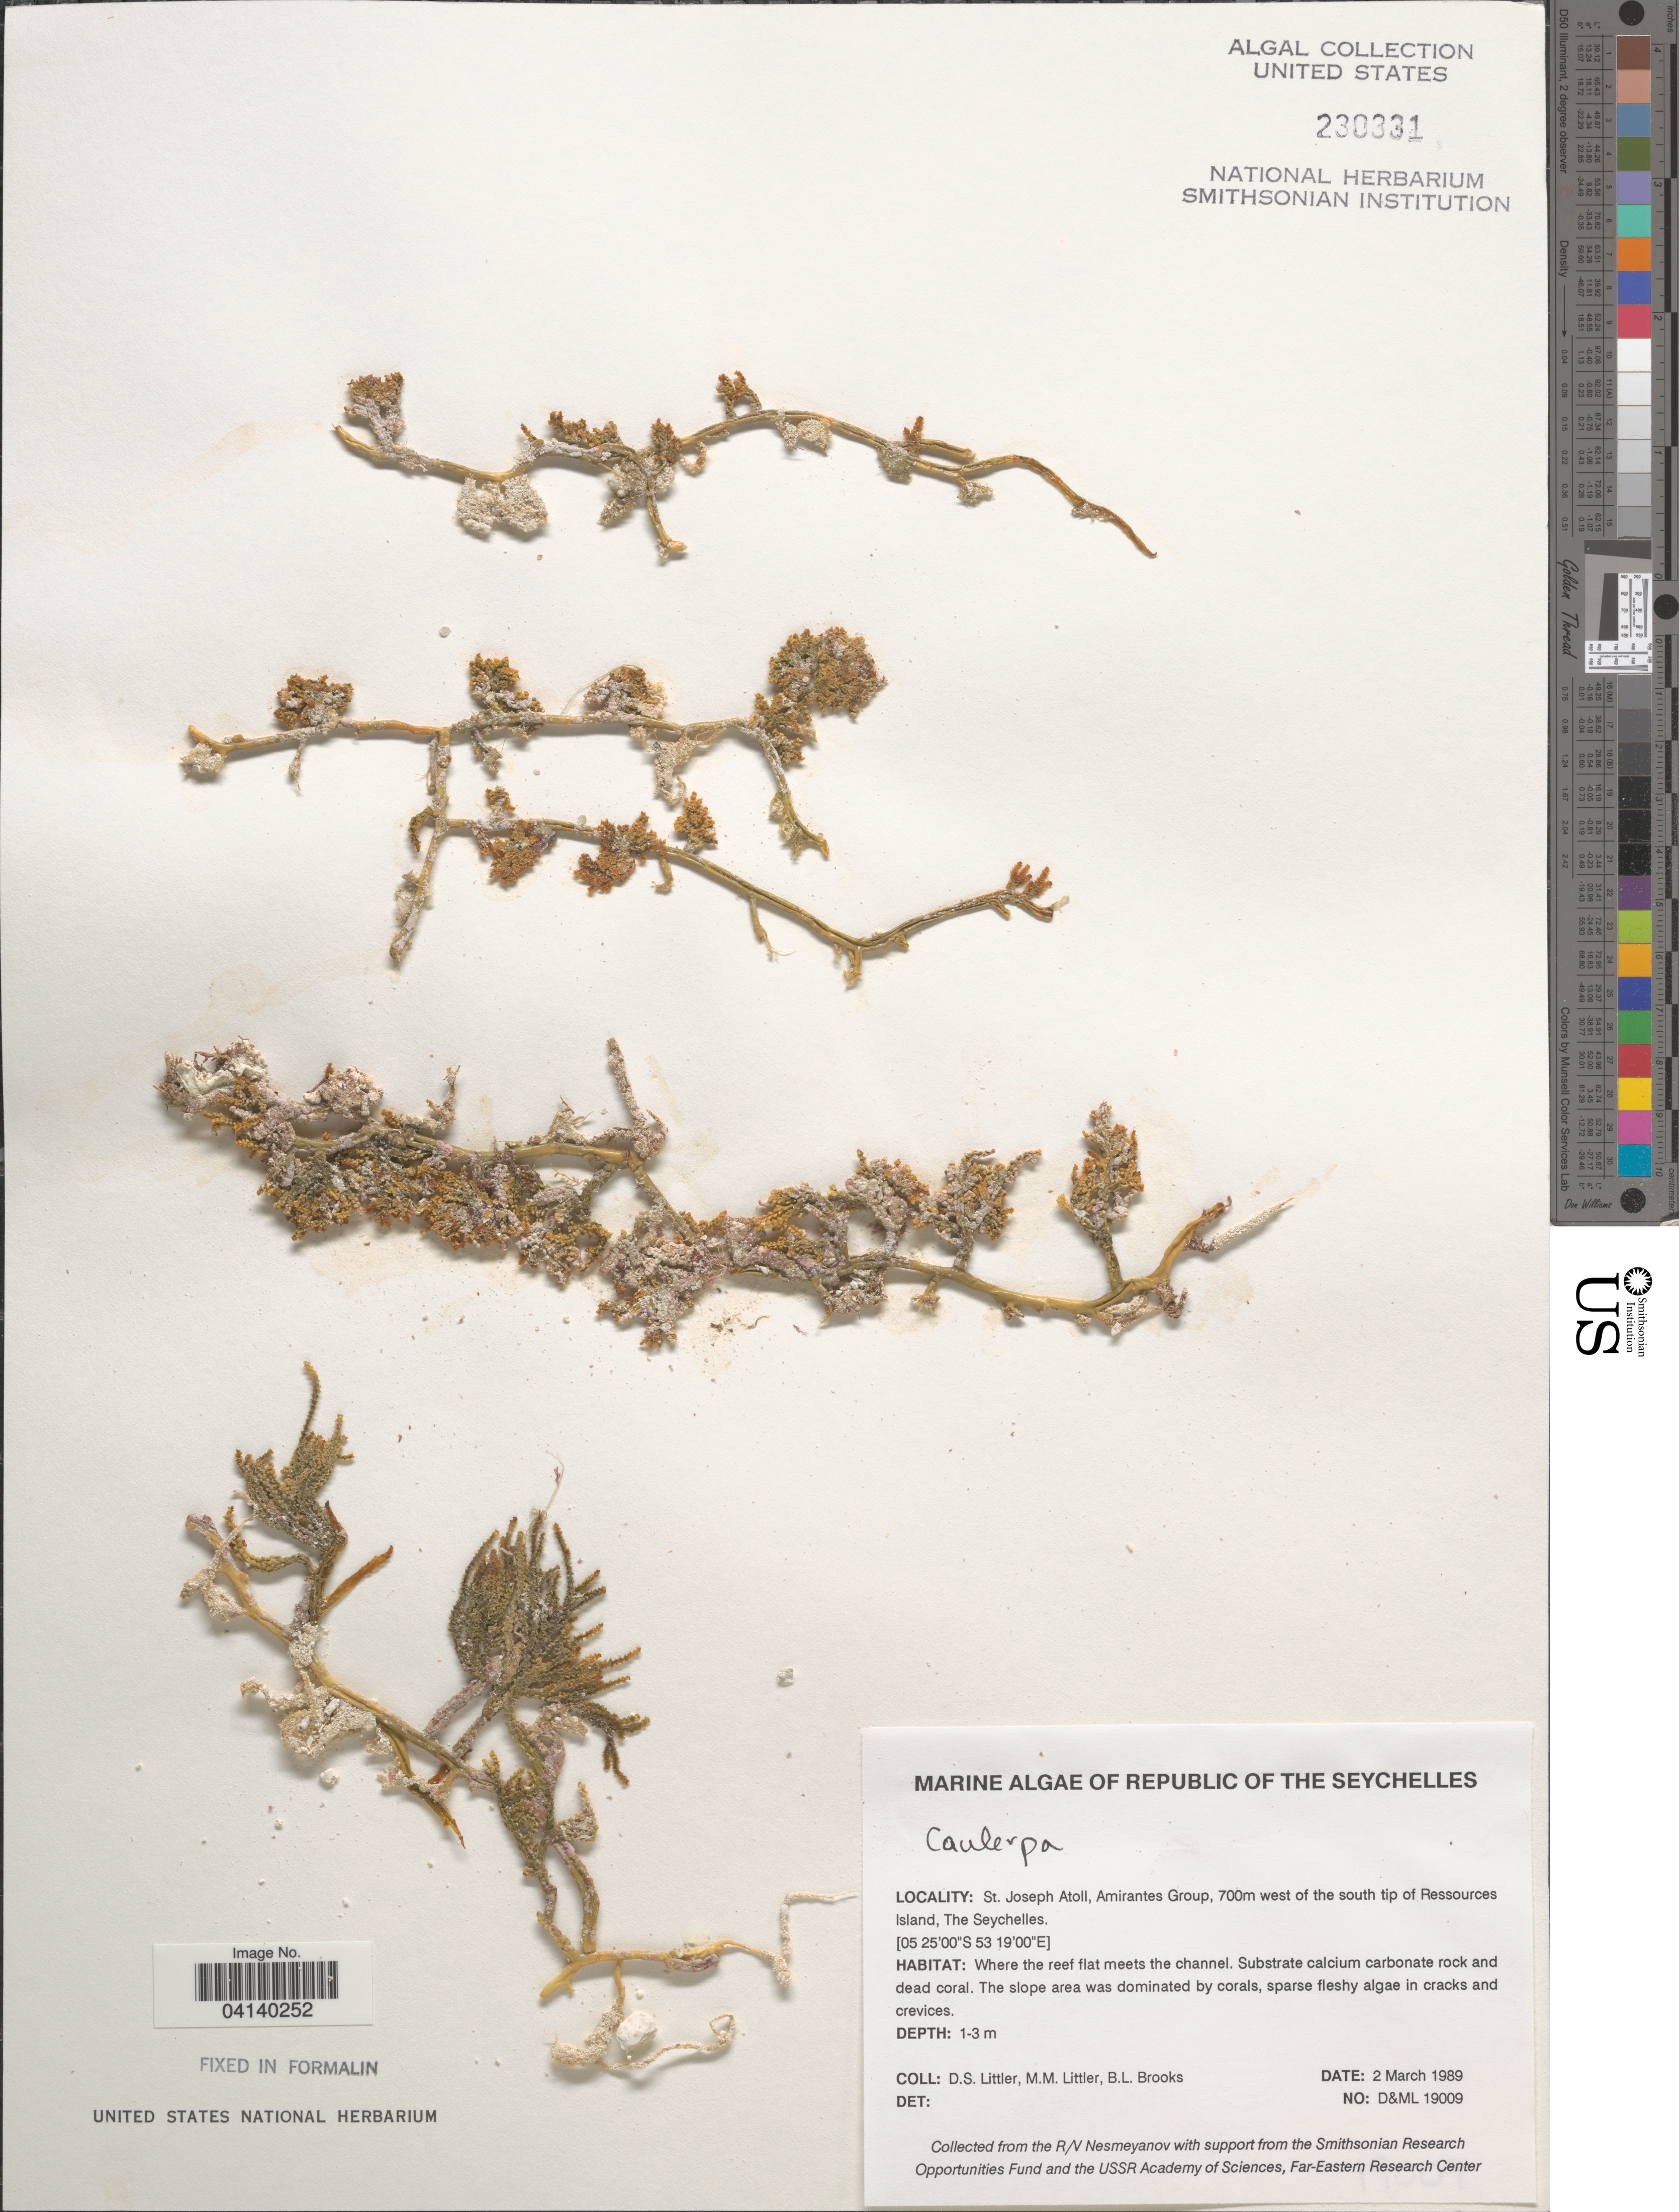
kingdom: Plantae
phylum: Chlorophyta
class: Ulvophyceae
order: Bryopsidales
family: Caulerpaceae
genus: Caulerpa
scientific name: Caulerpa sp.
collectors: D. S. Littler & B. Brooks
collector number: D&ML19009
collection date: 1989-03-02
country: Seychelles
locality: Republic of the Seychelles. St. Joseph Atoll, Amirantes Group, 700m west of the south tip of Ressources Island.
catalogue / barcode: US 230331